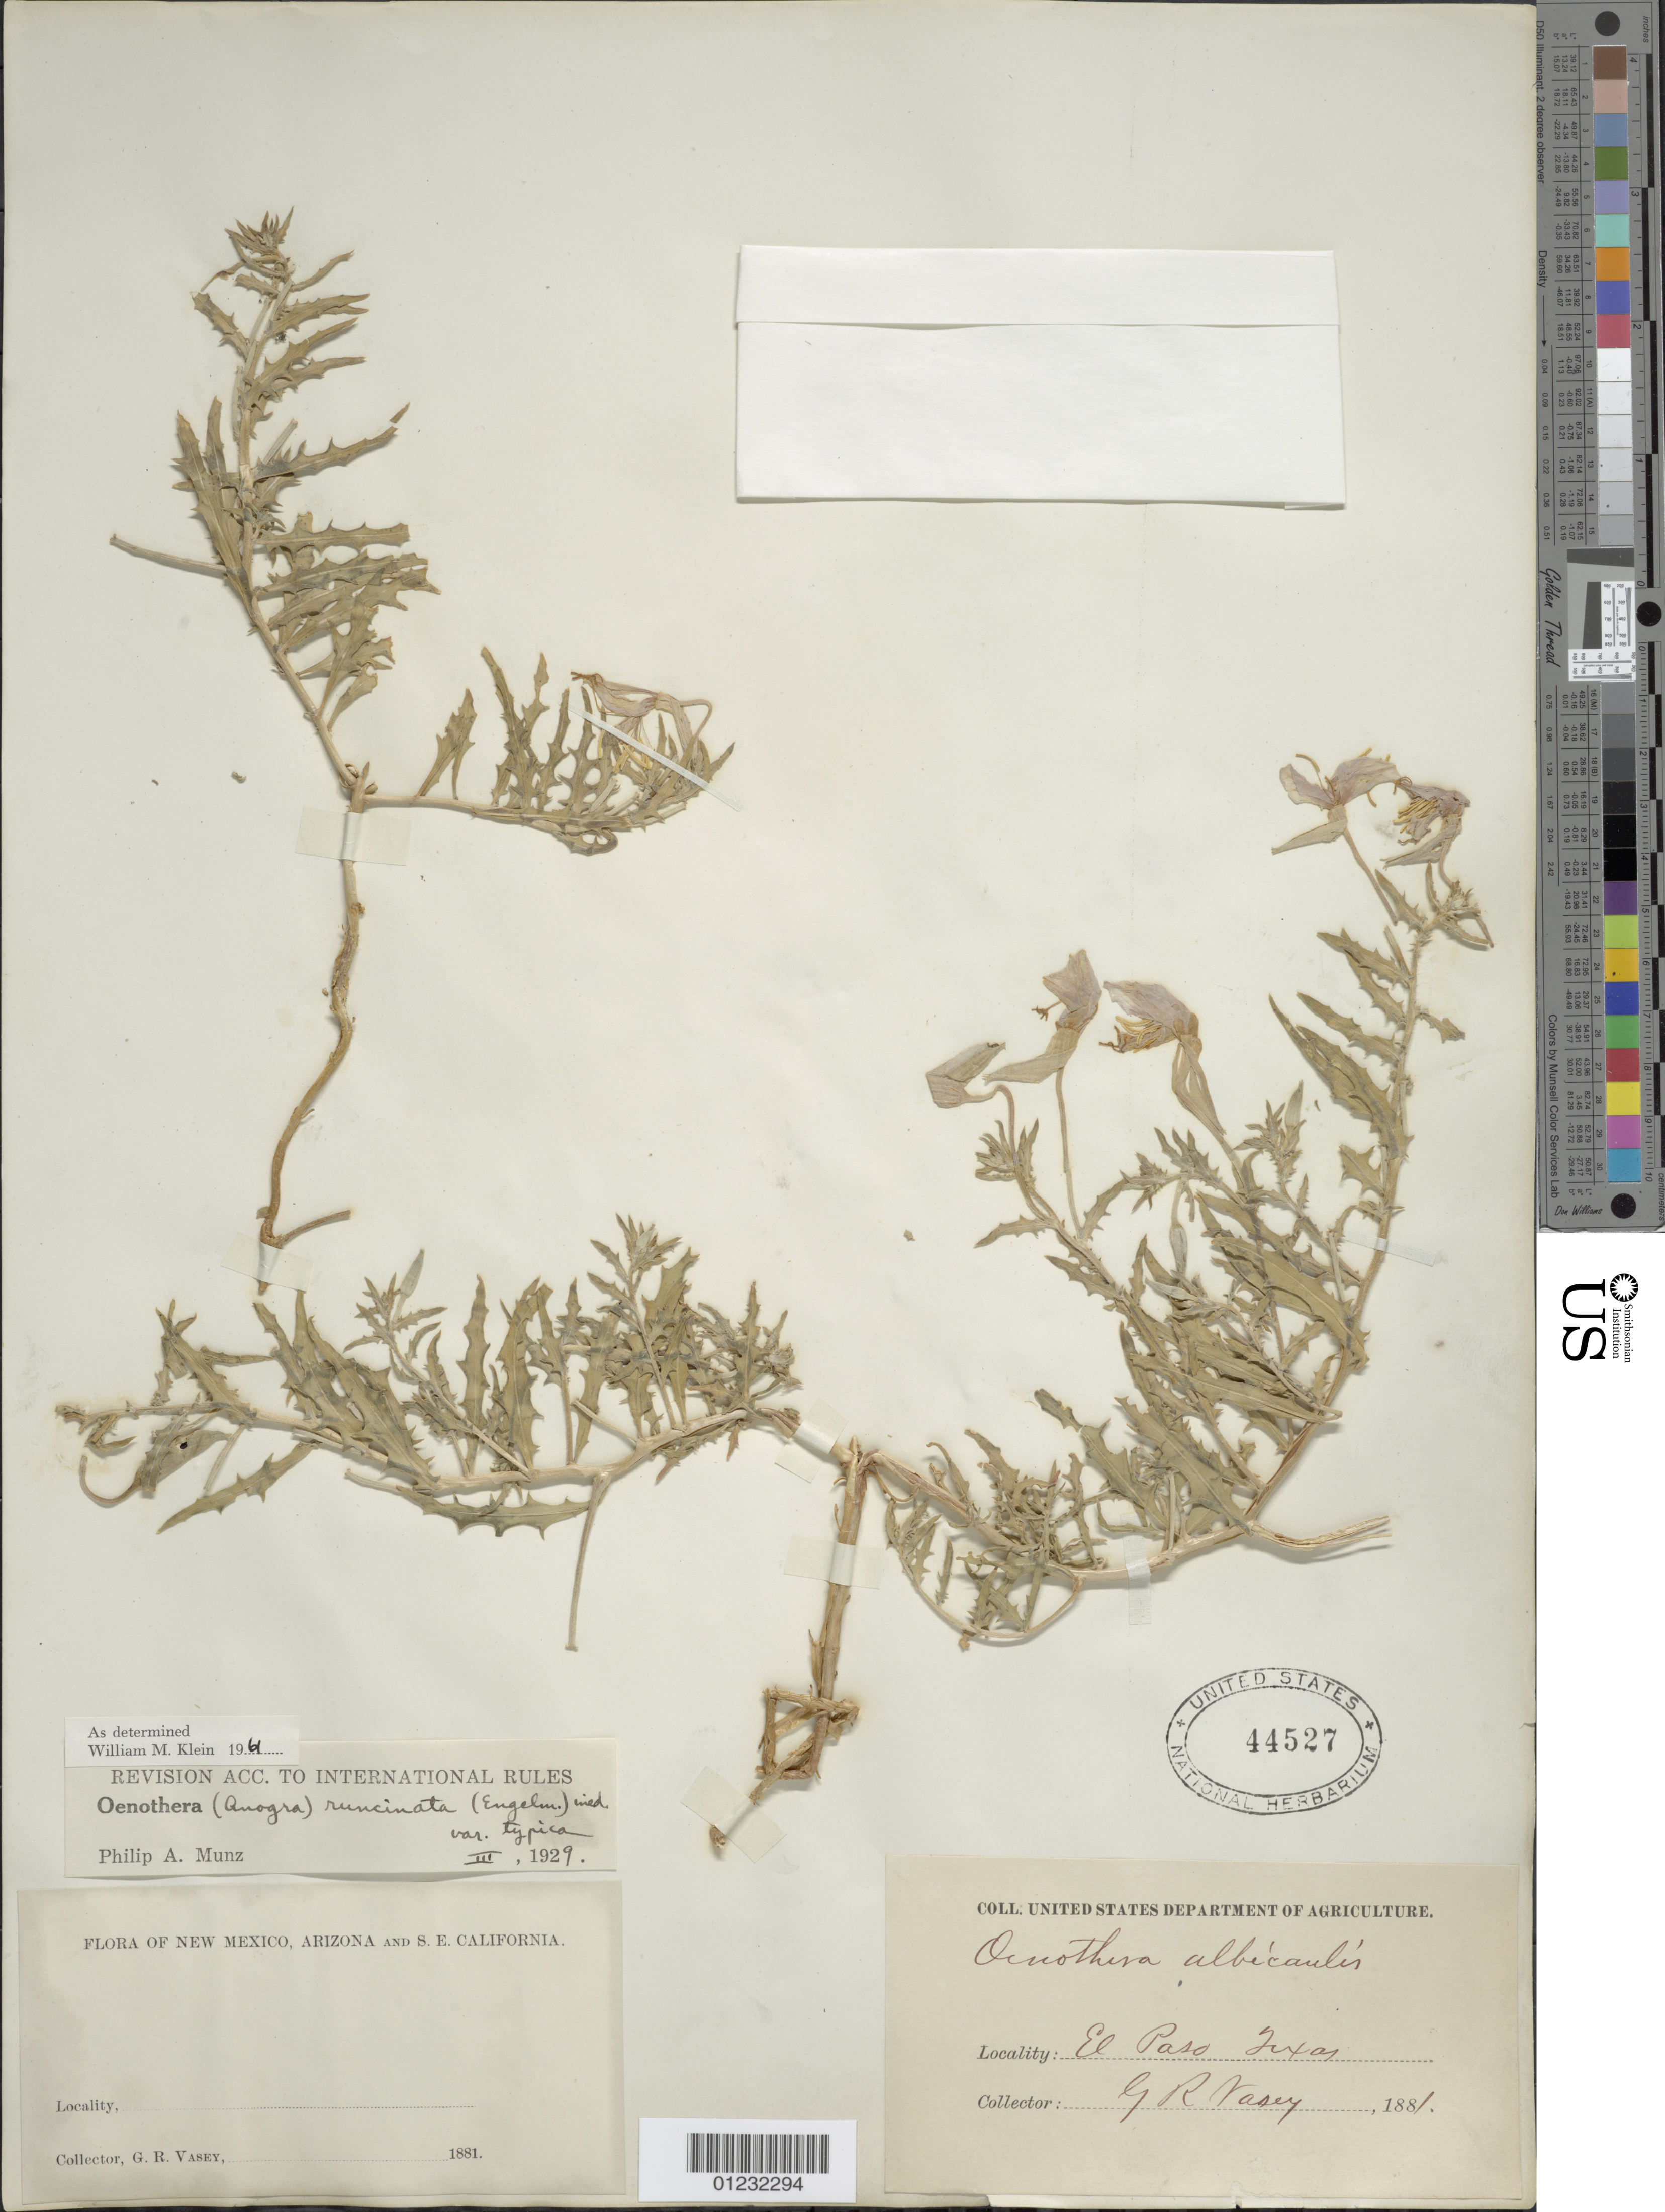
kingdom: Plantae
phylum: Tracheophyta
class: Magnoliopsida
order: Myrtales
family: Onagraceae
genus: Oenothera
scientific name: Oenothera pallida subsp. runcinata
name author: (Engelm.) Munz & W.M. Klein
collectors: G. R. Vasey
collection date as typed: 1881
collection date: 1881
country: United States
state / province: Texas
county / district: El Paso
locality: El Paso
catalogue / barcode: US 44527